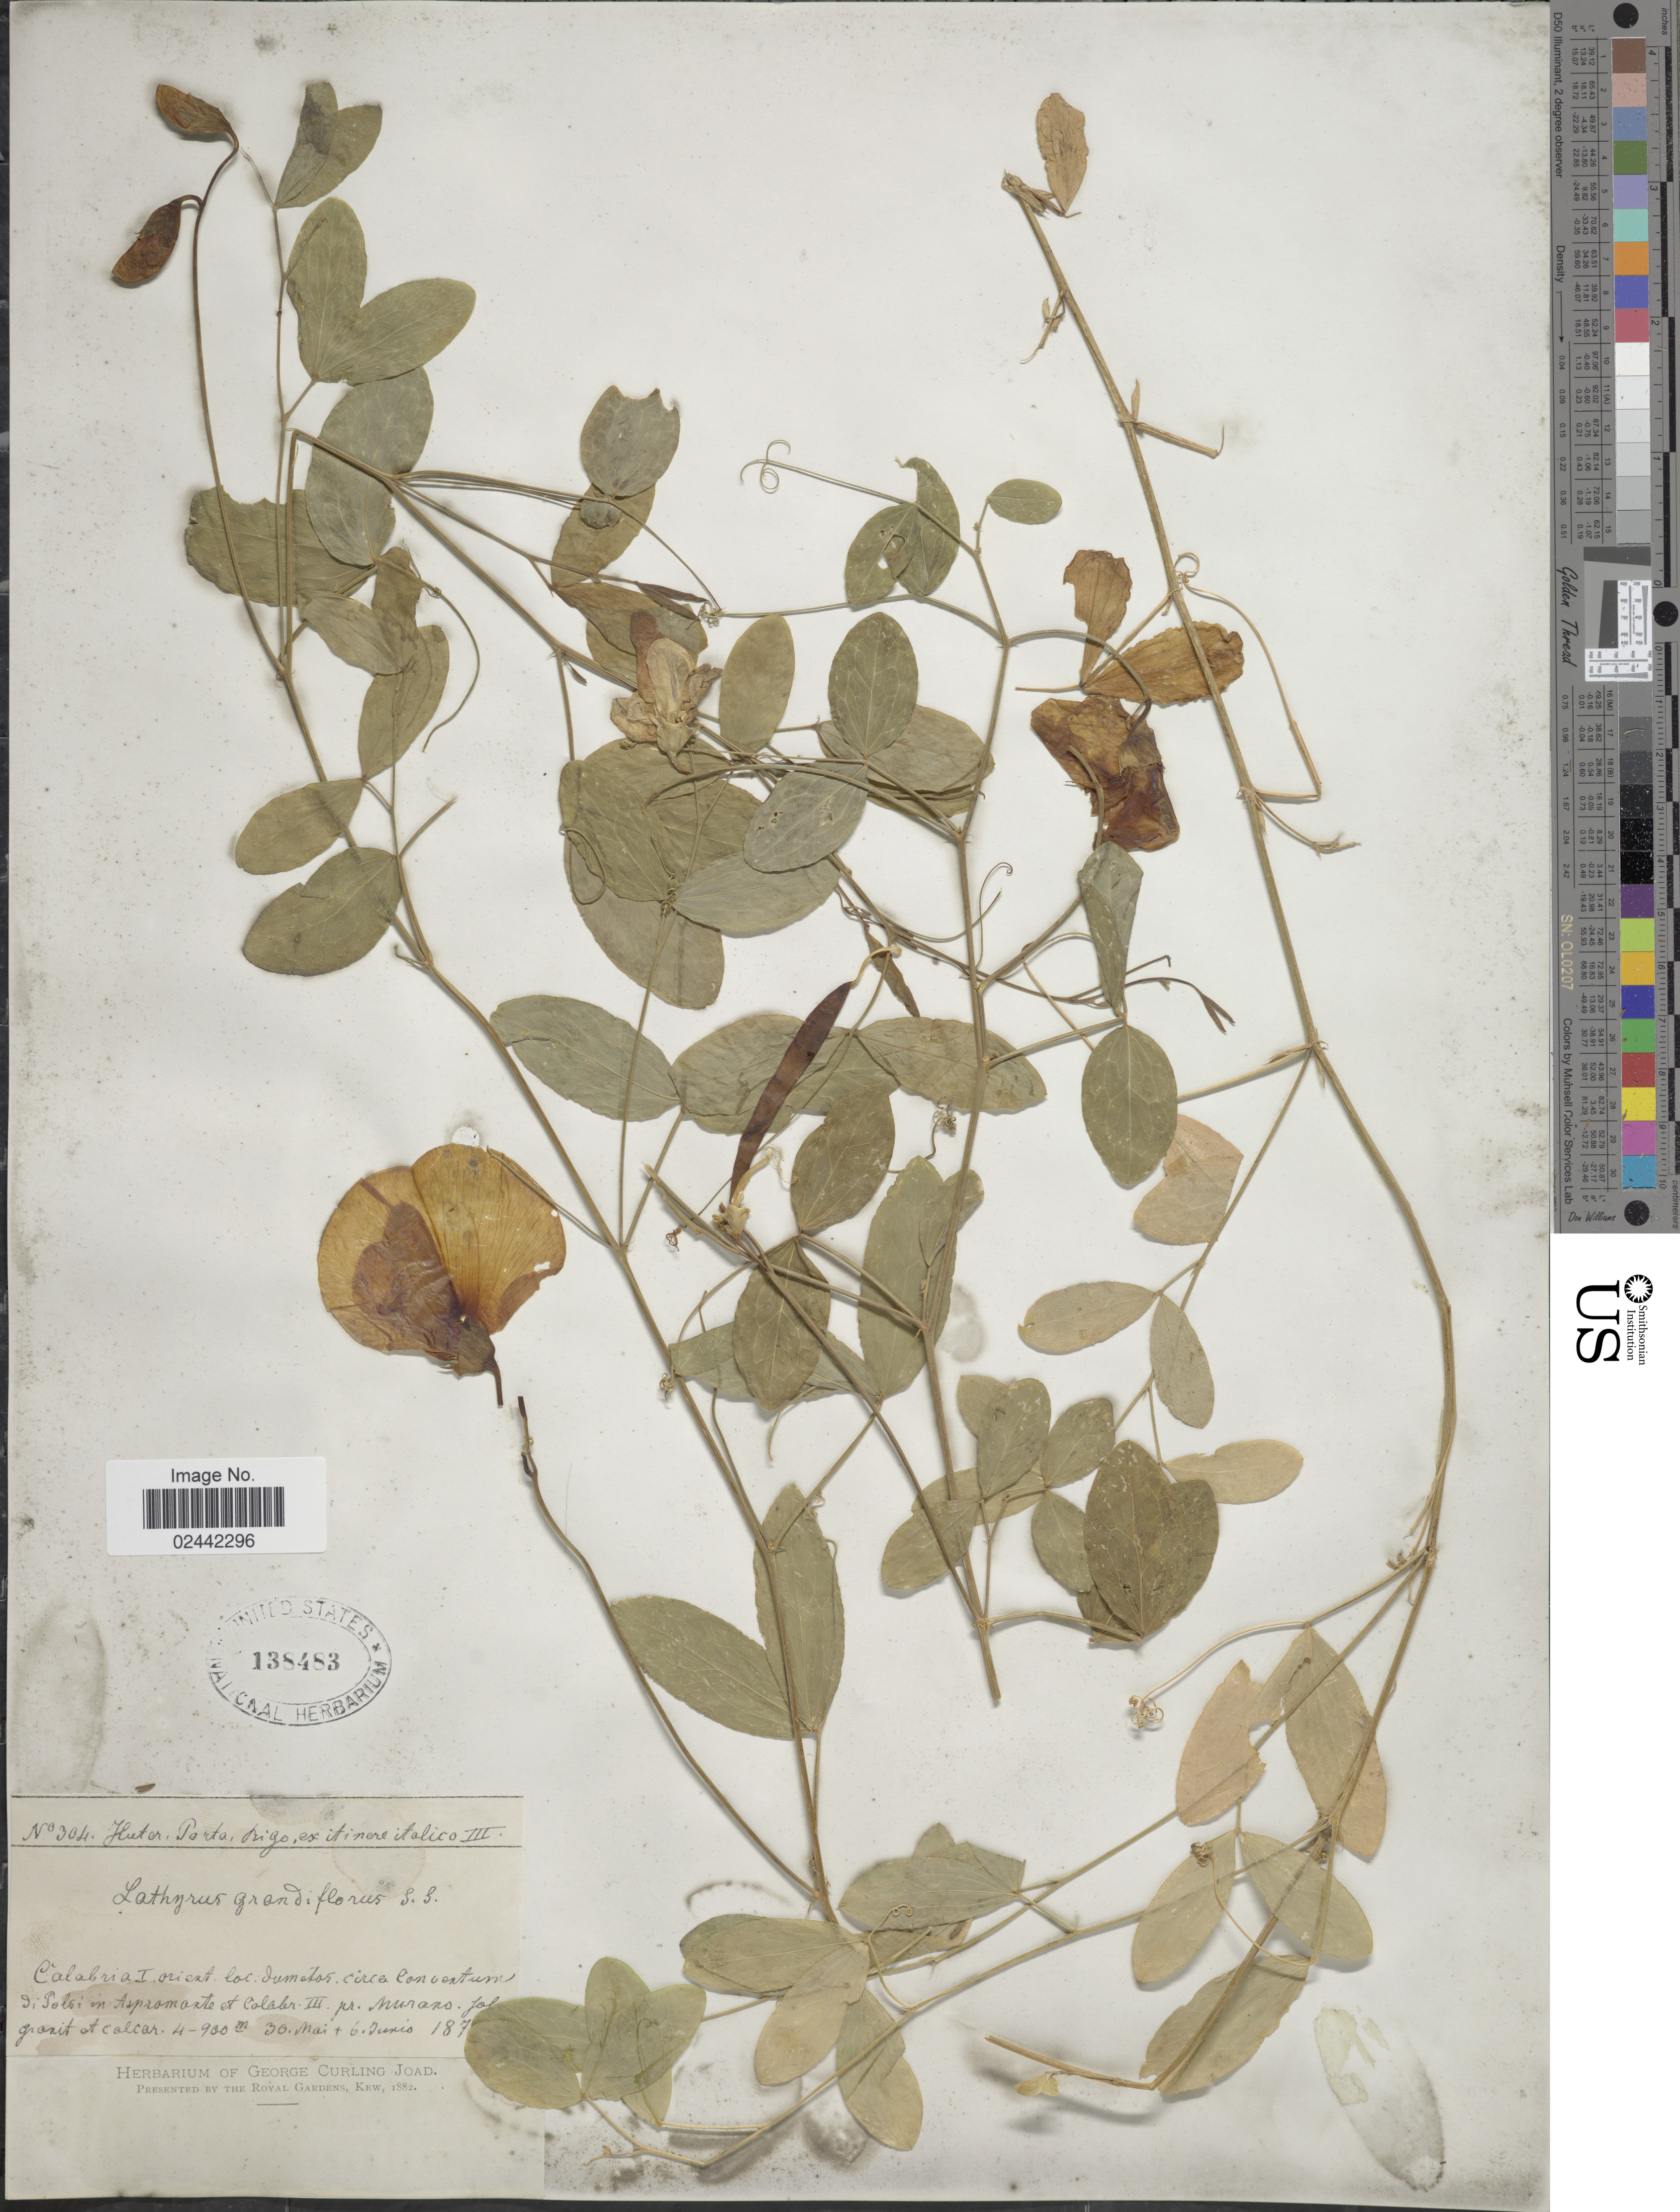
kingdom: Plantae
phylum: Tracheophyta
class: Magnoliopsida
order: Fabales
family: Fabaceae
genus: Lathyrus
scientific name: Lathyrus grandiflorus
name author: Sibth. & Sm.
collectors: -. Huter, -- Porta & -- Rigo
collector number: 304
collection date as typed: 187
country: Italy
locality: Italico. Calabria I orient. loc. dumetos. circa Concotum D. Pols. In aspromarte et Colabr.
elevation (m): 400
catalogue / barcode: US 138483